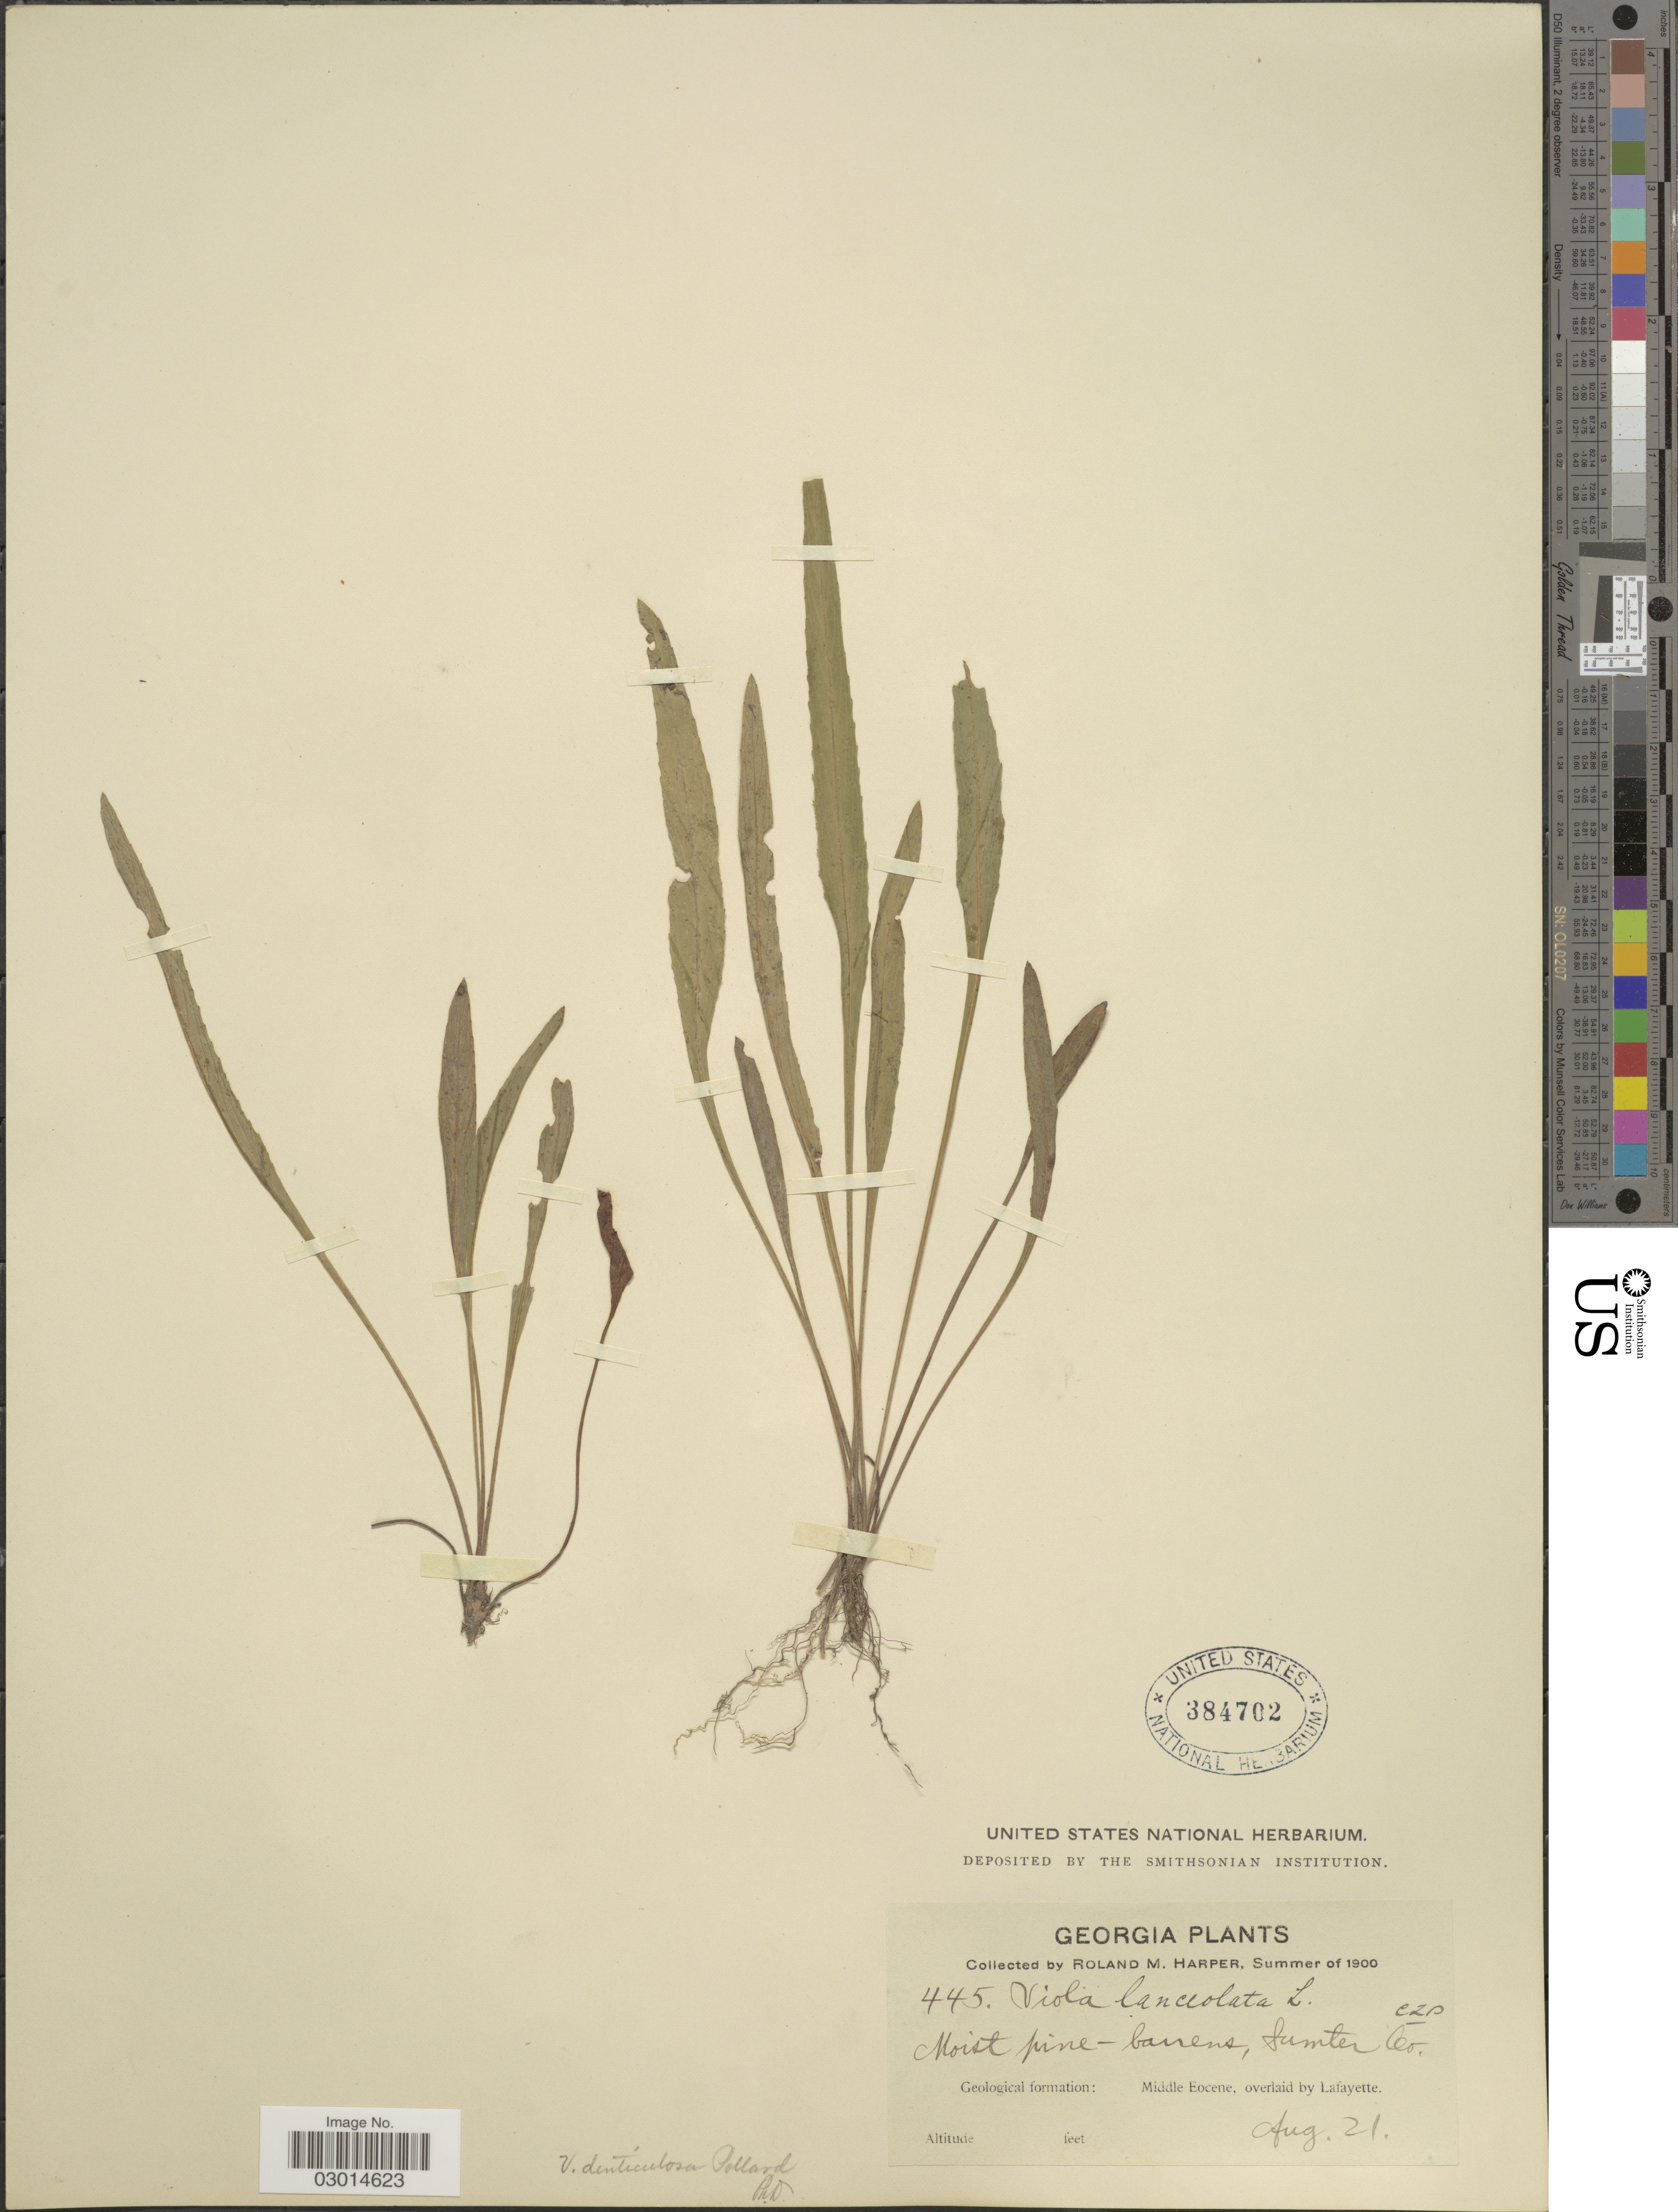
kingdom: Plantae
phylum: Tracheophyta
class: Magnoliopsida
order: Malpighiales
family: Violaceae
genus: Viola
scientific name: Viola dentriculosa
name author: Pursh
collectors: R. M. Harper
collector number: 445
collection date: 1900-08-21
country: United States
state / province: Georgia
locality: Sumter Co., Geological formation: Middle Eocene, overlaid by Lafayette.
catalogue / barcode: US 384702